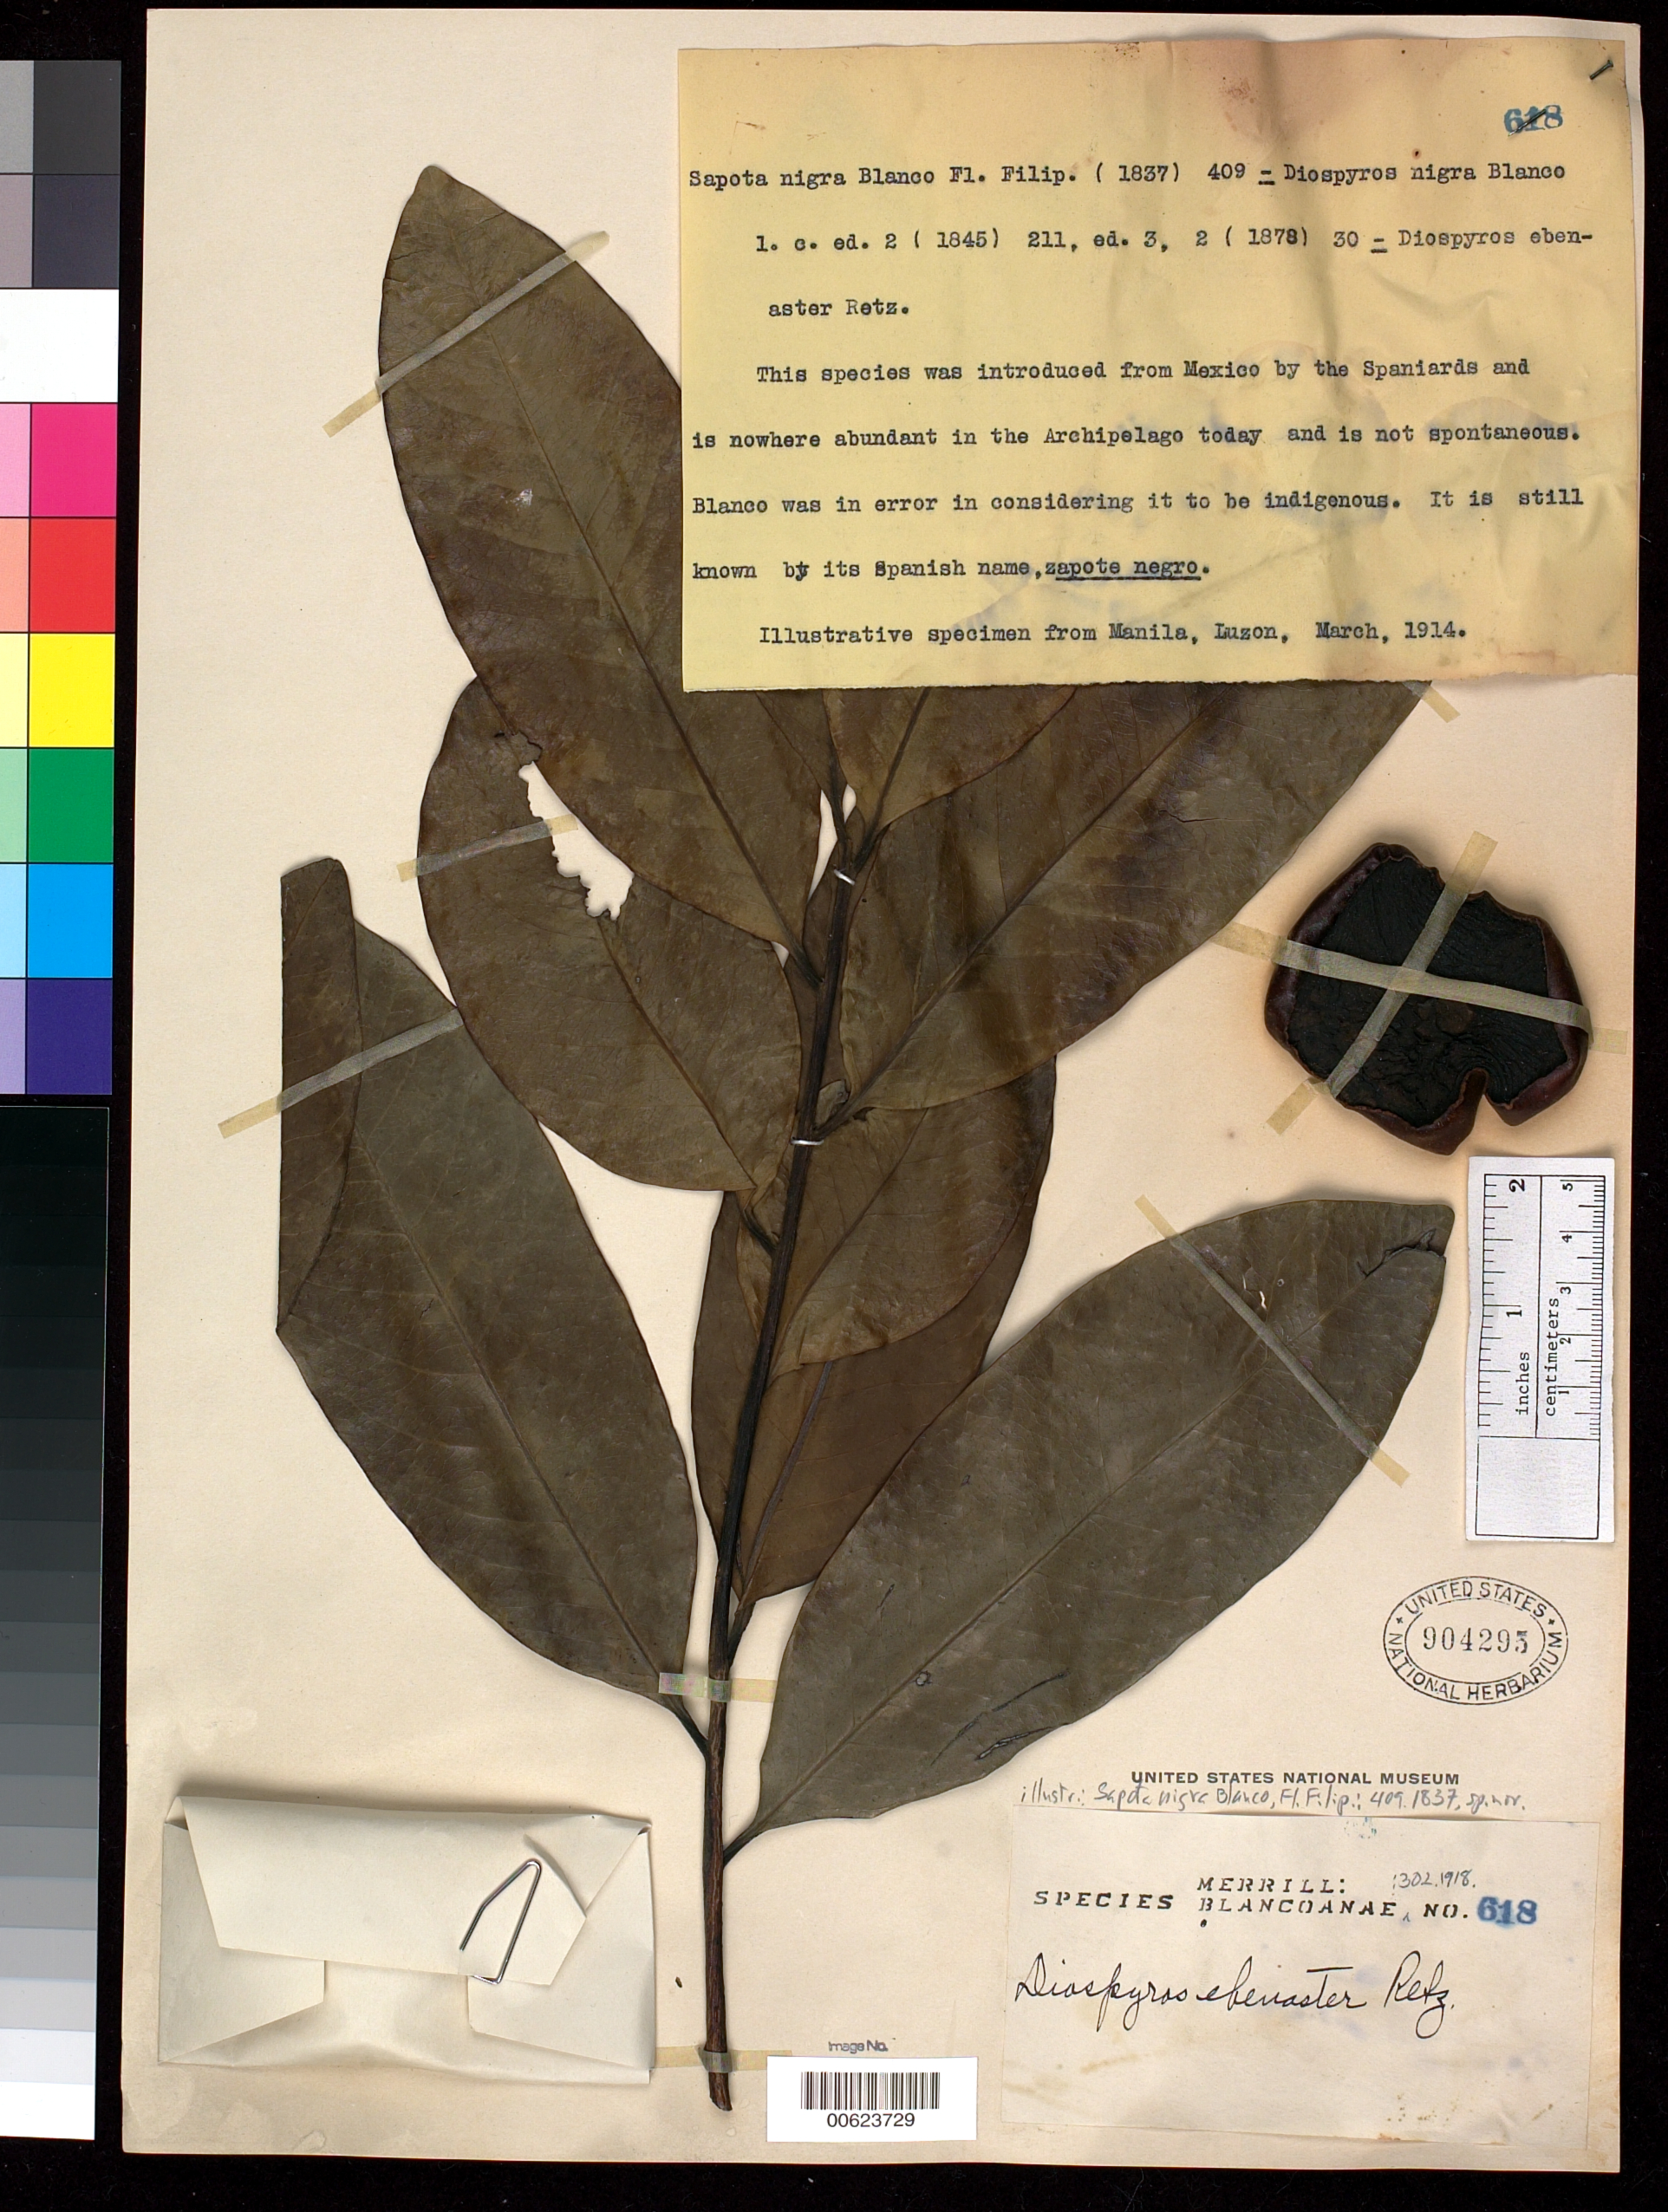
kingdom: Plantae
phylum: Tracheophyta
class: Magnoliopsida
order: Ericales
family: Sapotaceae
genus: Sapota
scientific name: Sapota nigra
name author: Blanco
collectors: E. D. Merrill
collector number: Sp. Blancoan. 0618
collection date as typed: Mar 1914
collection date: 1914-03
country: Philippines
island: Luzon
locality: Manila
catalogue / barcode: US 904295